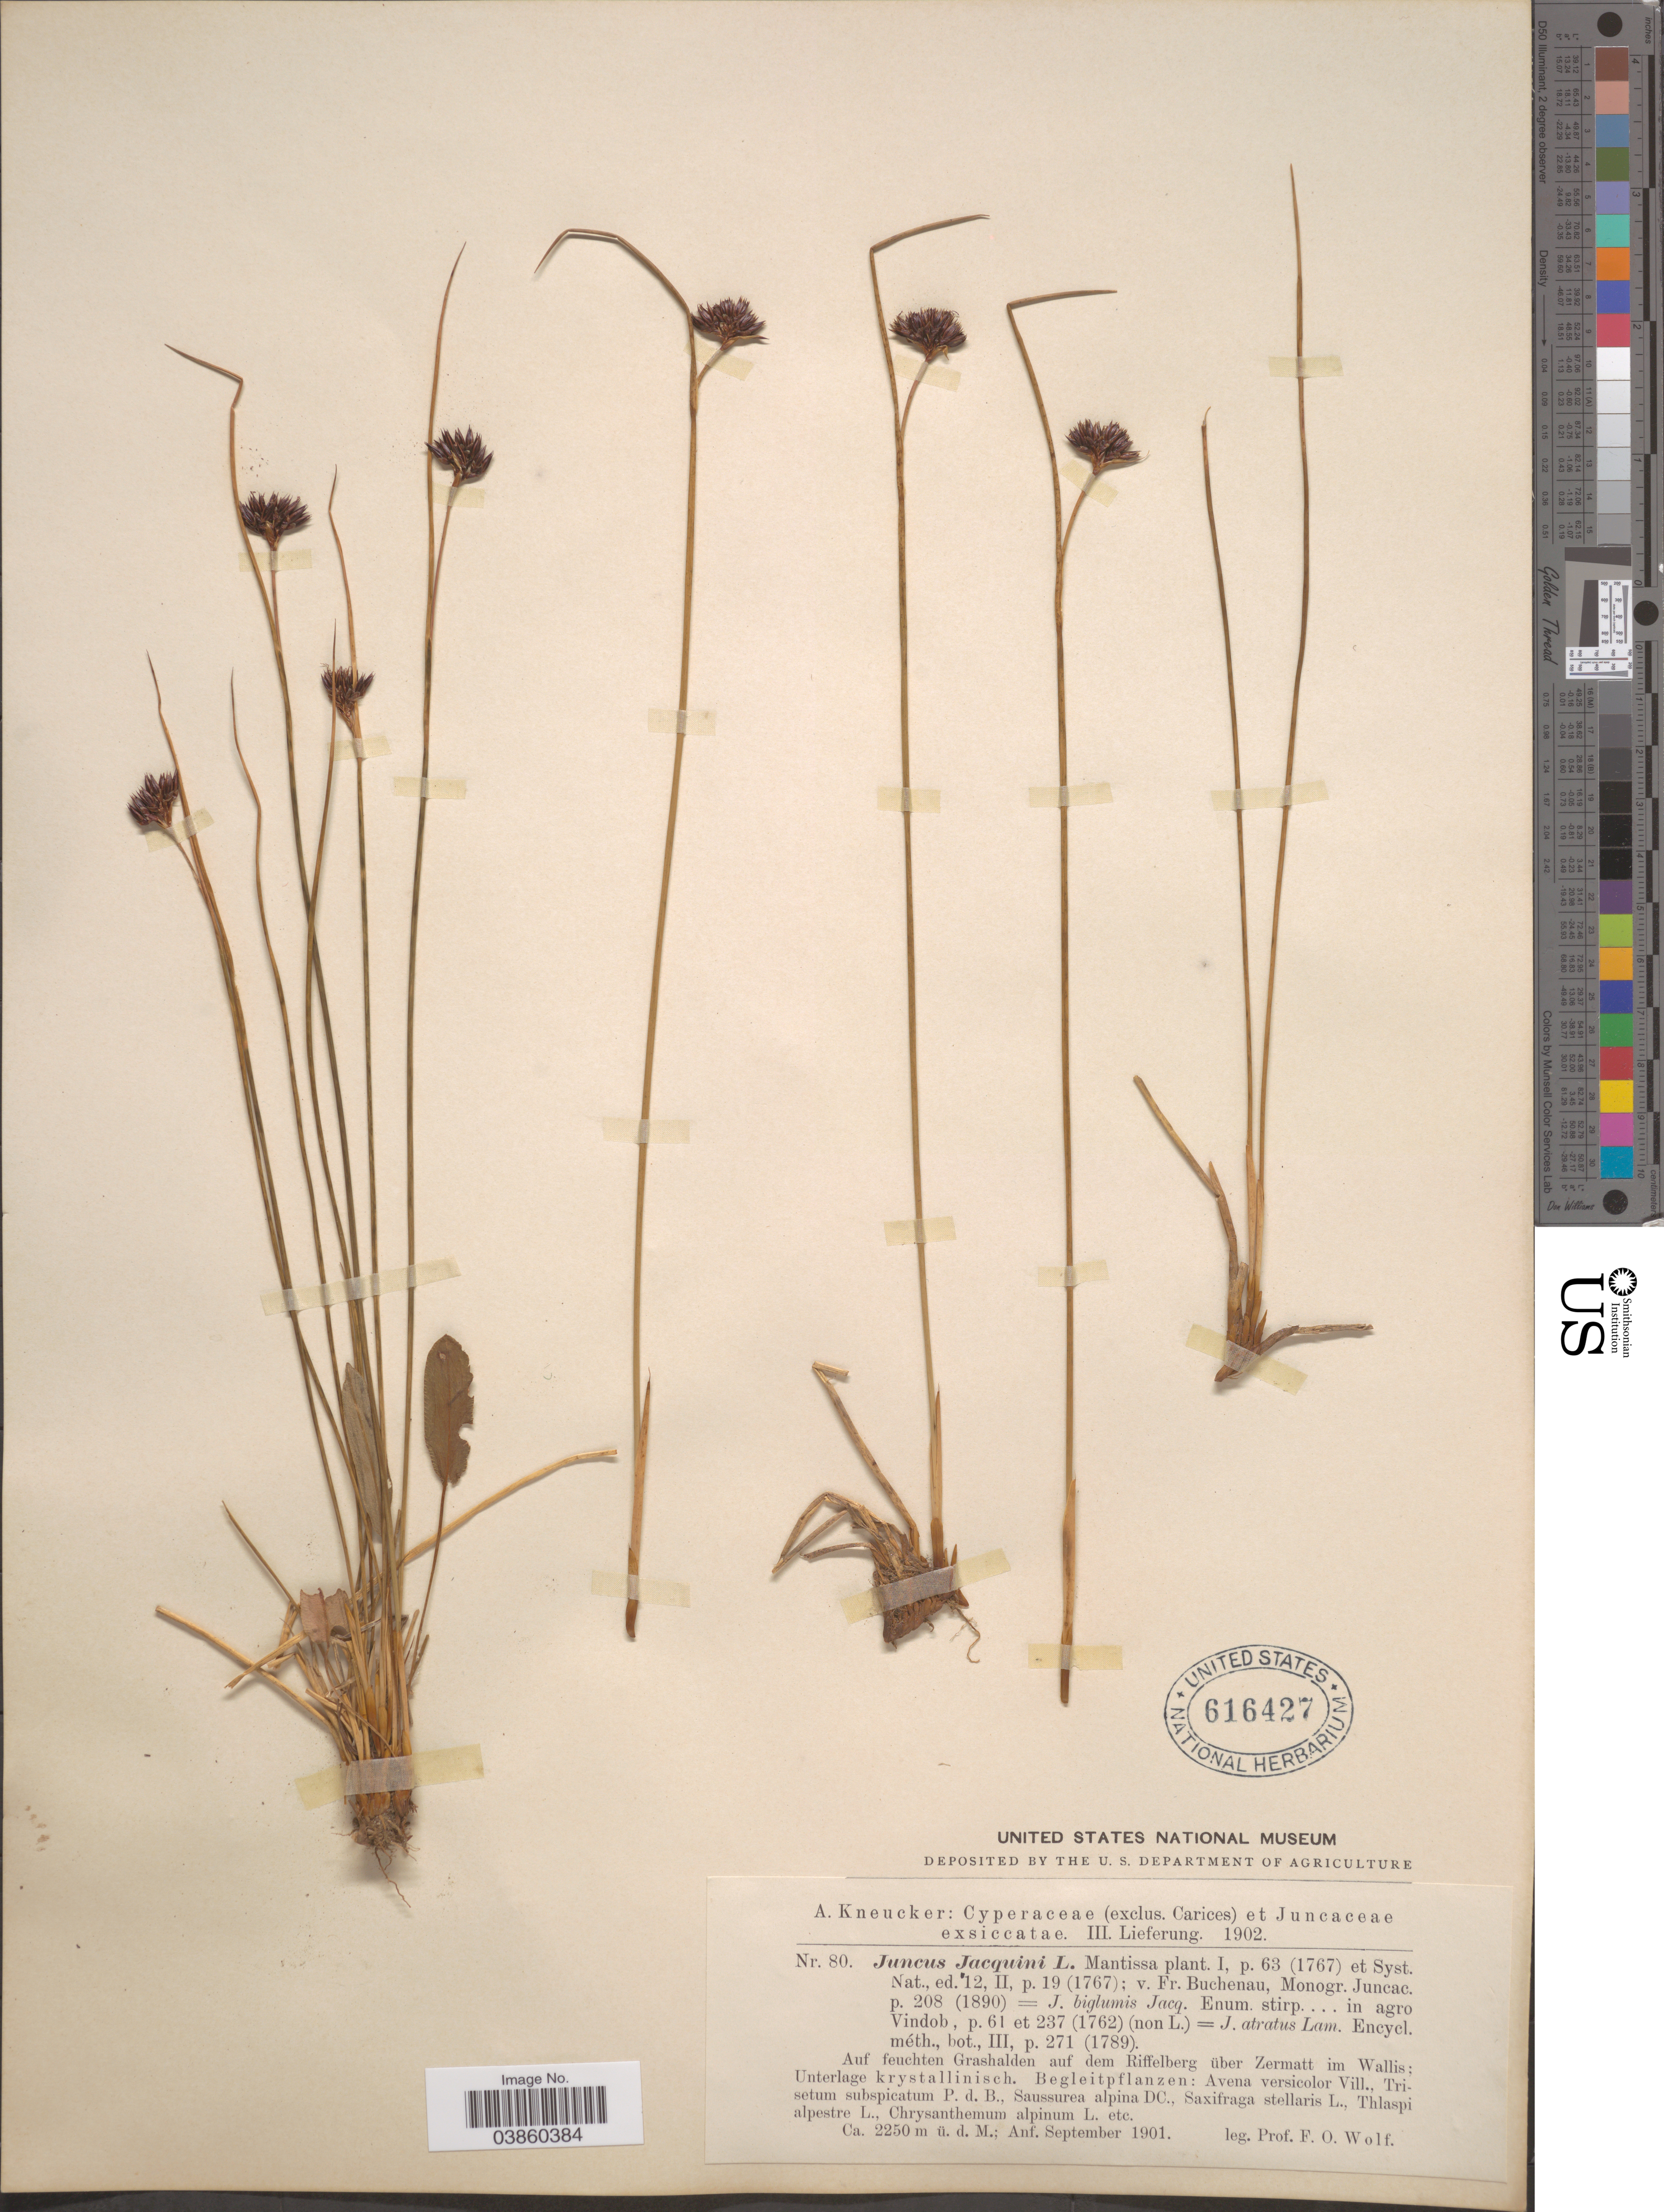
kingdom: Plantae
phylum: Tracheophyta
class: Liliopsida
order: Poales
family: Juncaceae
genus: Juncus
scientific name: Juncus jacquinii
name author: L.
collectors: F. Wolf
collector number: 80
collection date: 1901-09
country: Switzerland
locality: Auf feuchten Grashalden auf dem Riffelberg über Zermatt im Wallis; Unterlage krystallinisch.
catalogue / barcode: US 616427